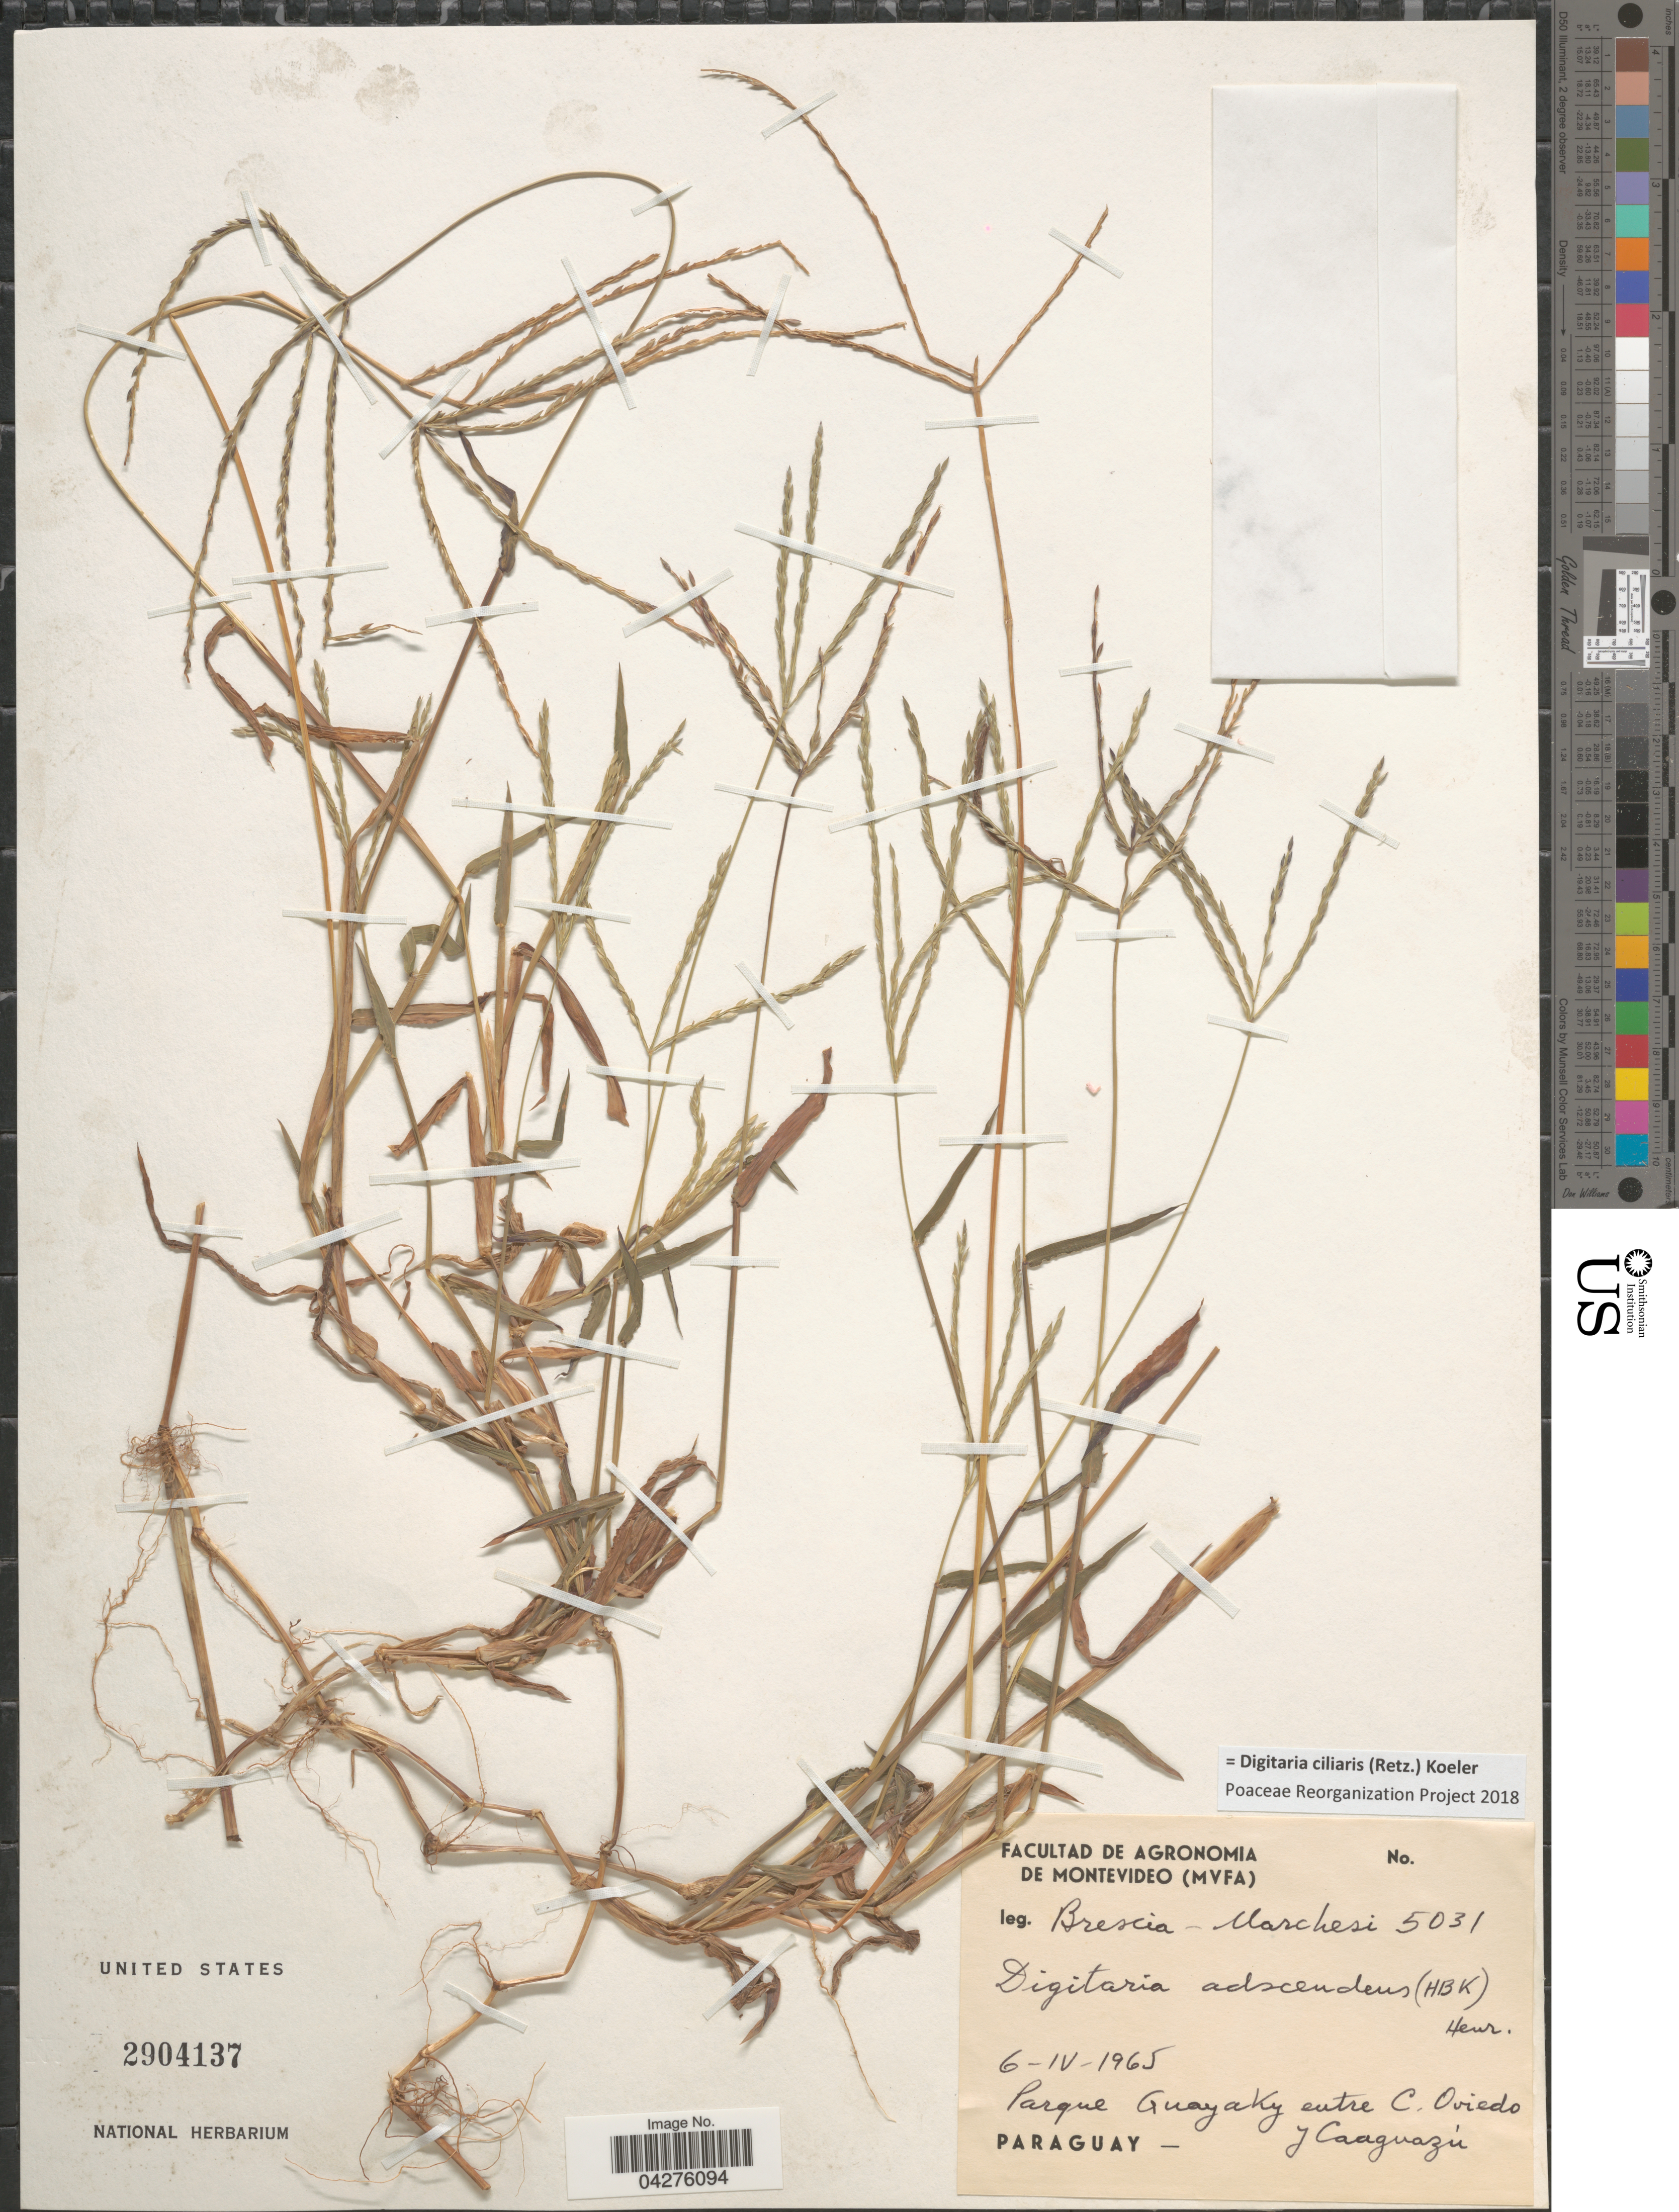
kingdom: Plantae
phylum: Tracheophyta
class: Liliopsida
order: Poales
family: Poaceae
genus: Digitaria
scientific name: Digitaria ciliaris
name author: (Retz.) Koeler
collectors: -. Brescia & Marchesi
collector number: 5031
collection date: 1965-04-06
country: Paraguay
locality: Parque Guayaky entre C. Oviedo y Caagvazú.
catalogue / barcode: US 2904137